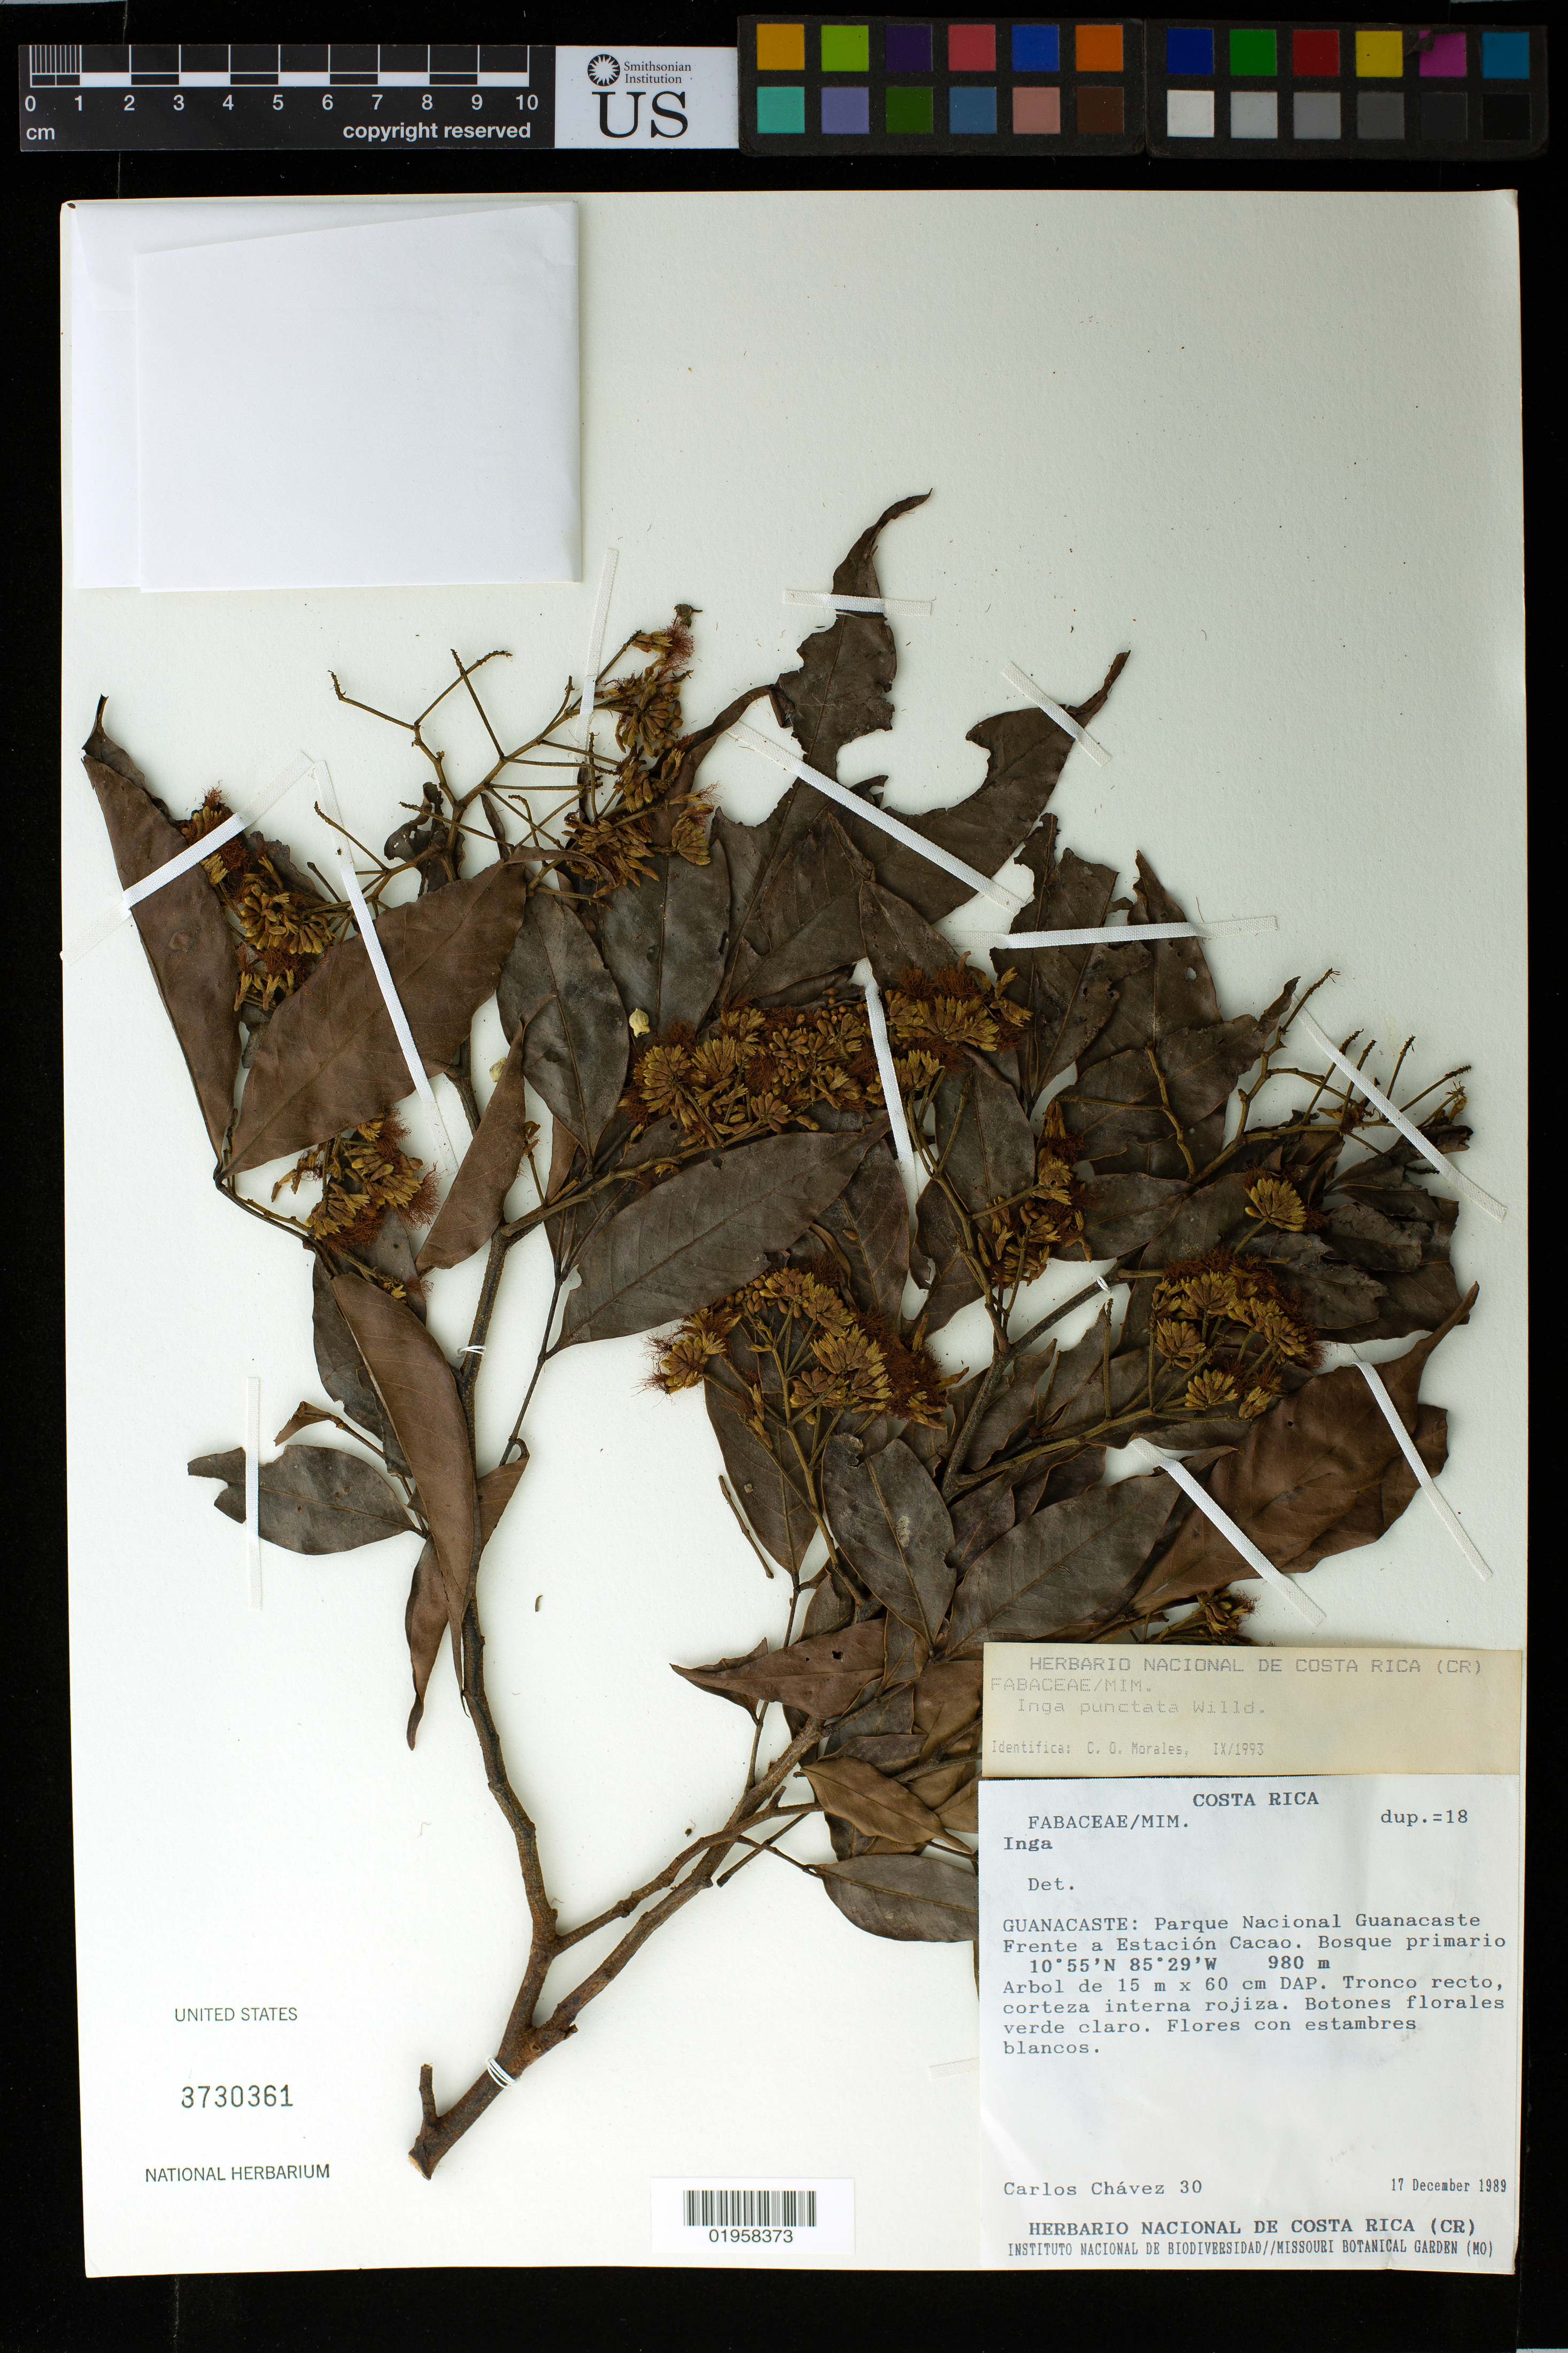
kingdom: Plantae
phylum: Tracheophyta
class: Magnoliopsida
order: Fabales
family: Fabaceae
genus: Inga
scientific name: Inga punctata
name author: Willd.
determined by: Morales, C. O.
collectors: C. Chávez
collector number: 30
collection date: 1989-12-17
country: Costa Rica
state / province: Guanacaste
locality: Parque Nacional Guanacaste. Frente a Estación Cacao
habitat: Bosque primario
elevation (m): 980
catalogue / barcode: US 3730361